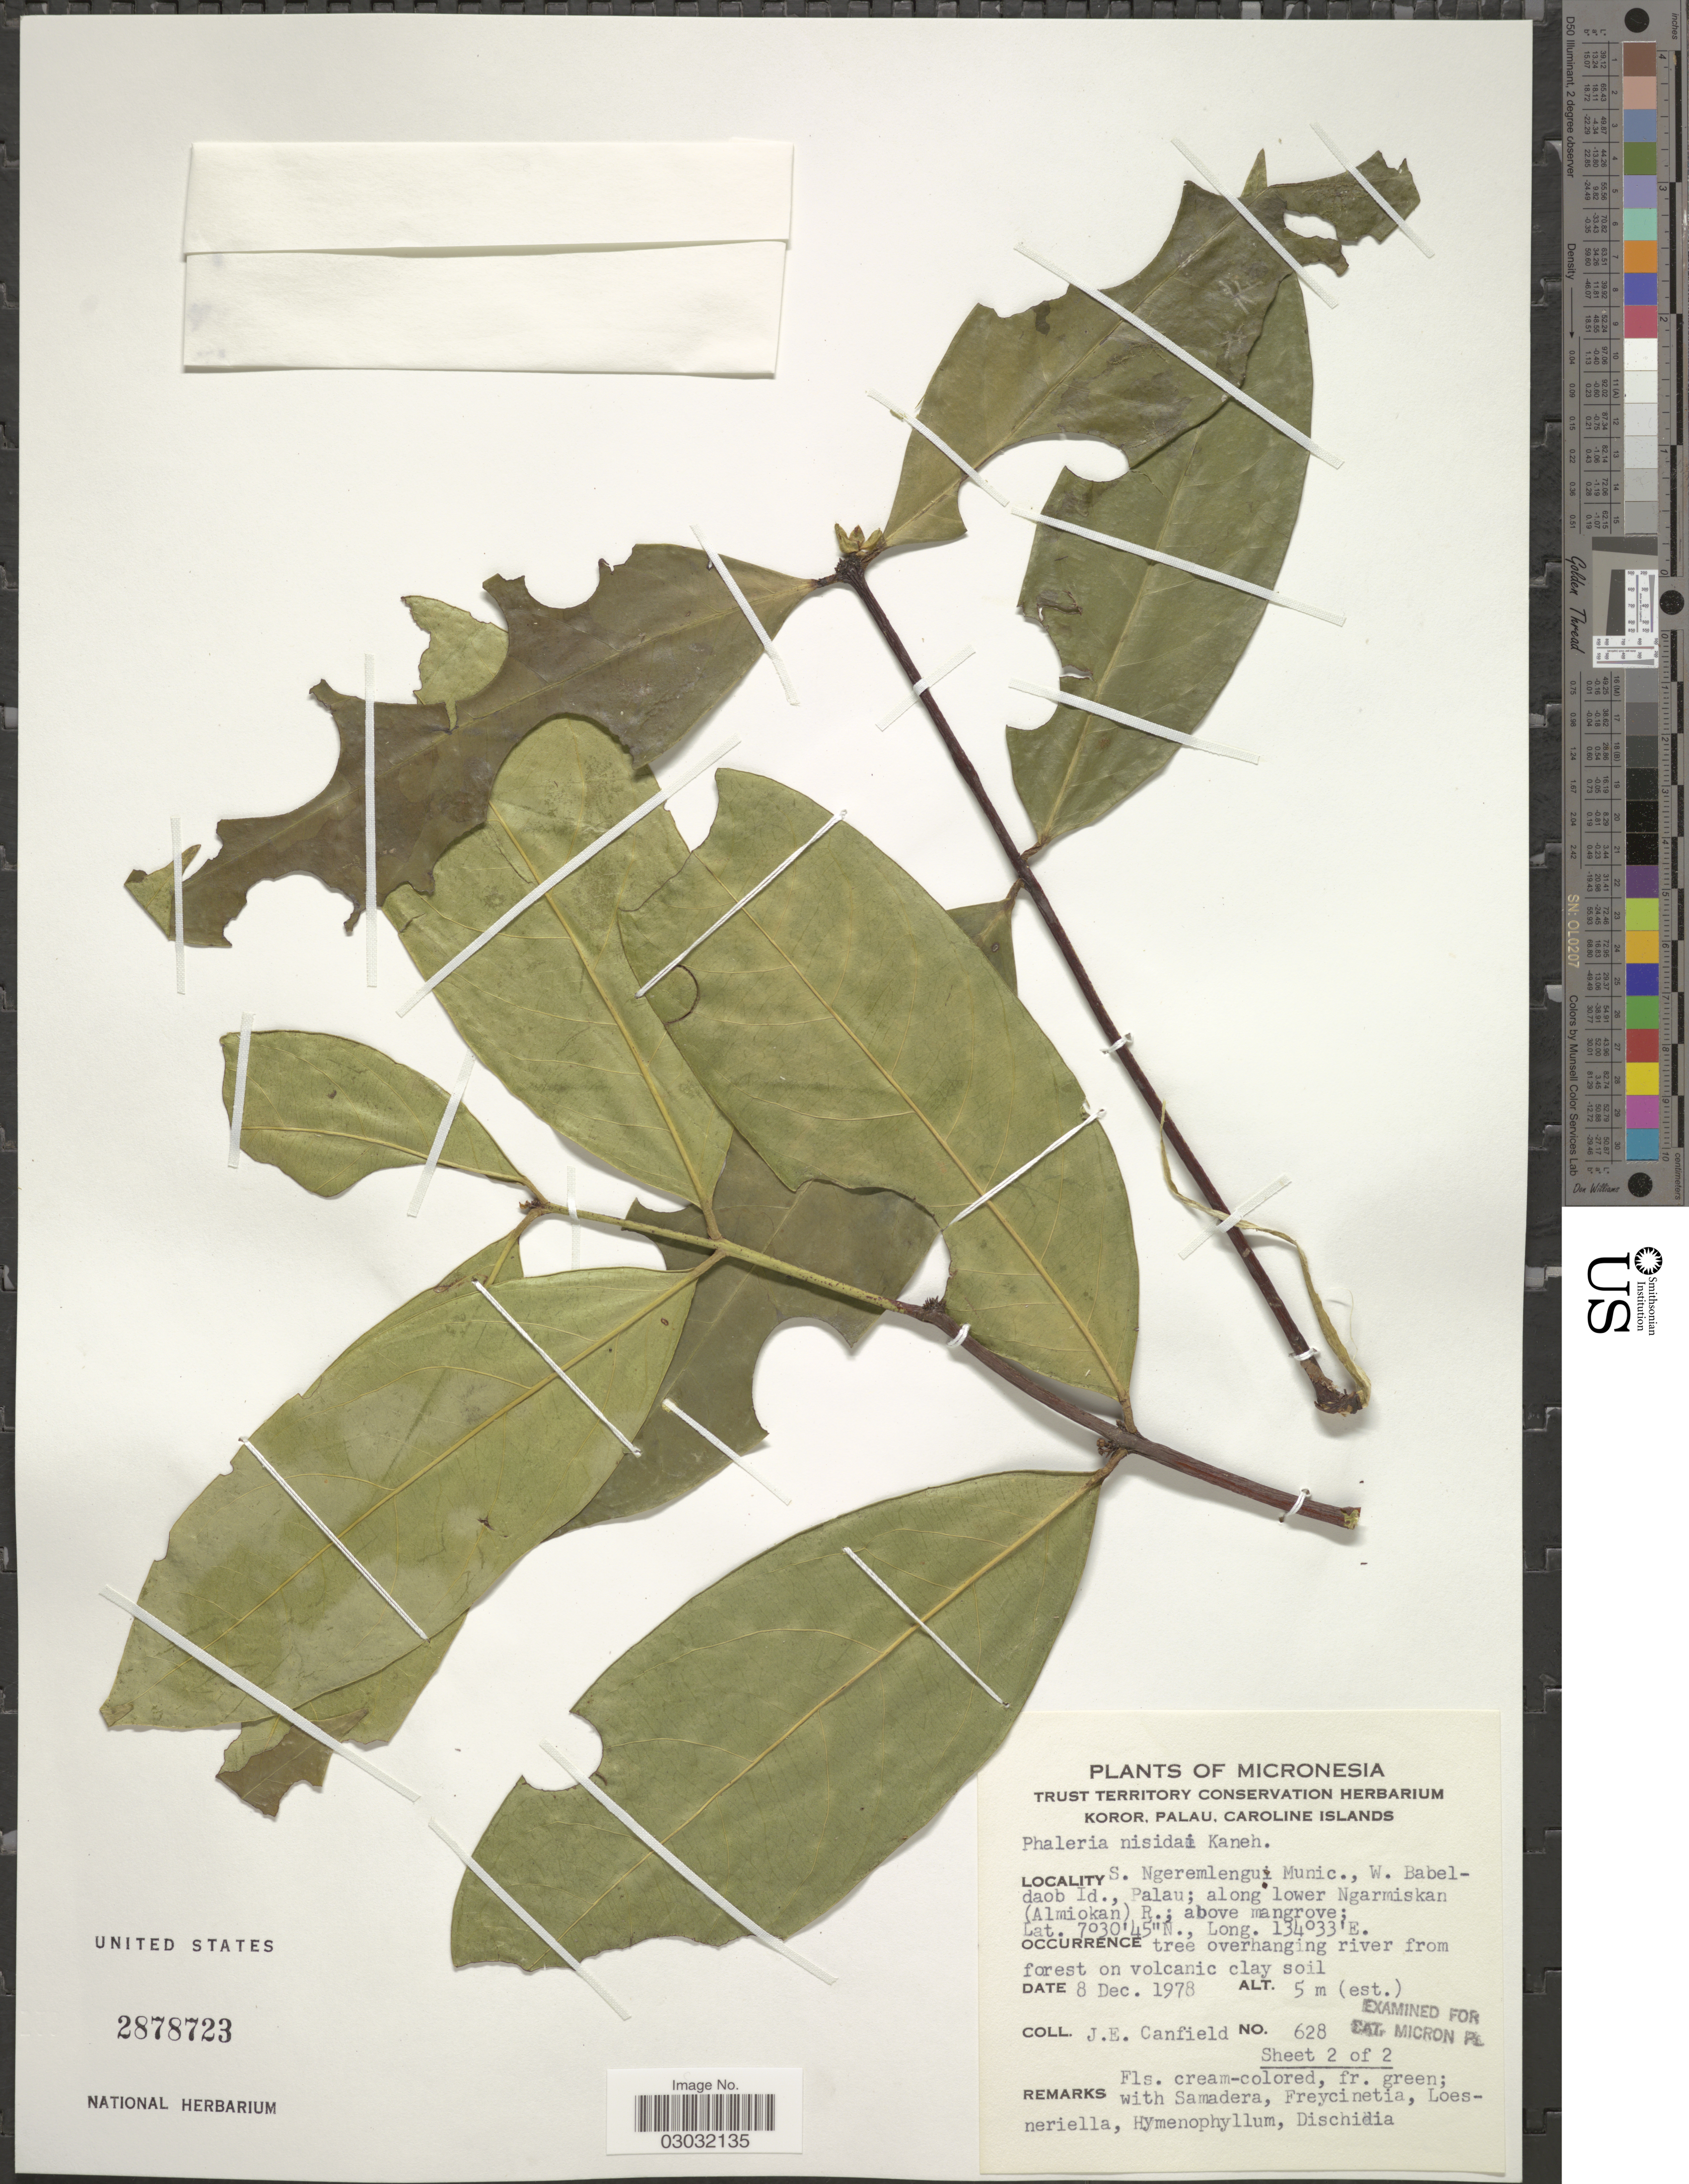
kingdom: Plantae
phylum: Tracheophyta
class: Magnoliopsida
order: Malvales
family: Thymelaeaceae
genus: Phaleria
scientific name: Phaleria nisidai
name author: Kaneh.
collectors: J. E. Canfield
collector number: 628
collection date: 1978-12-08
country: Palau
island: Babeldaob [Babelthuap]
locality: Micronesia, S. Ngeremlengui Munic., W. Babeldaob Id., Palau; along lower Ngarmiskan (Almiokan) R.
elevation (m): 5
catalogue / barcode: US 2878723